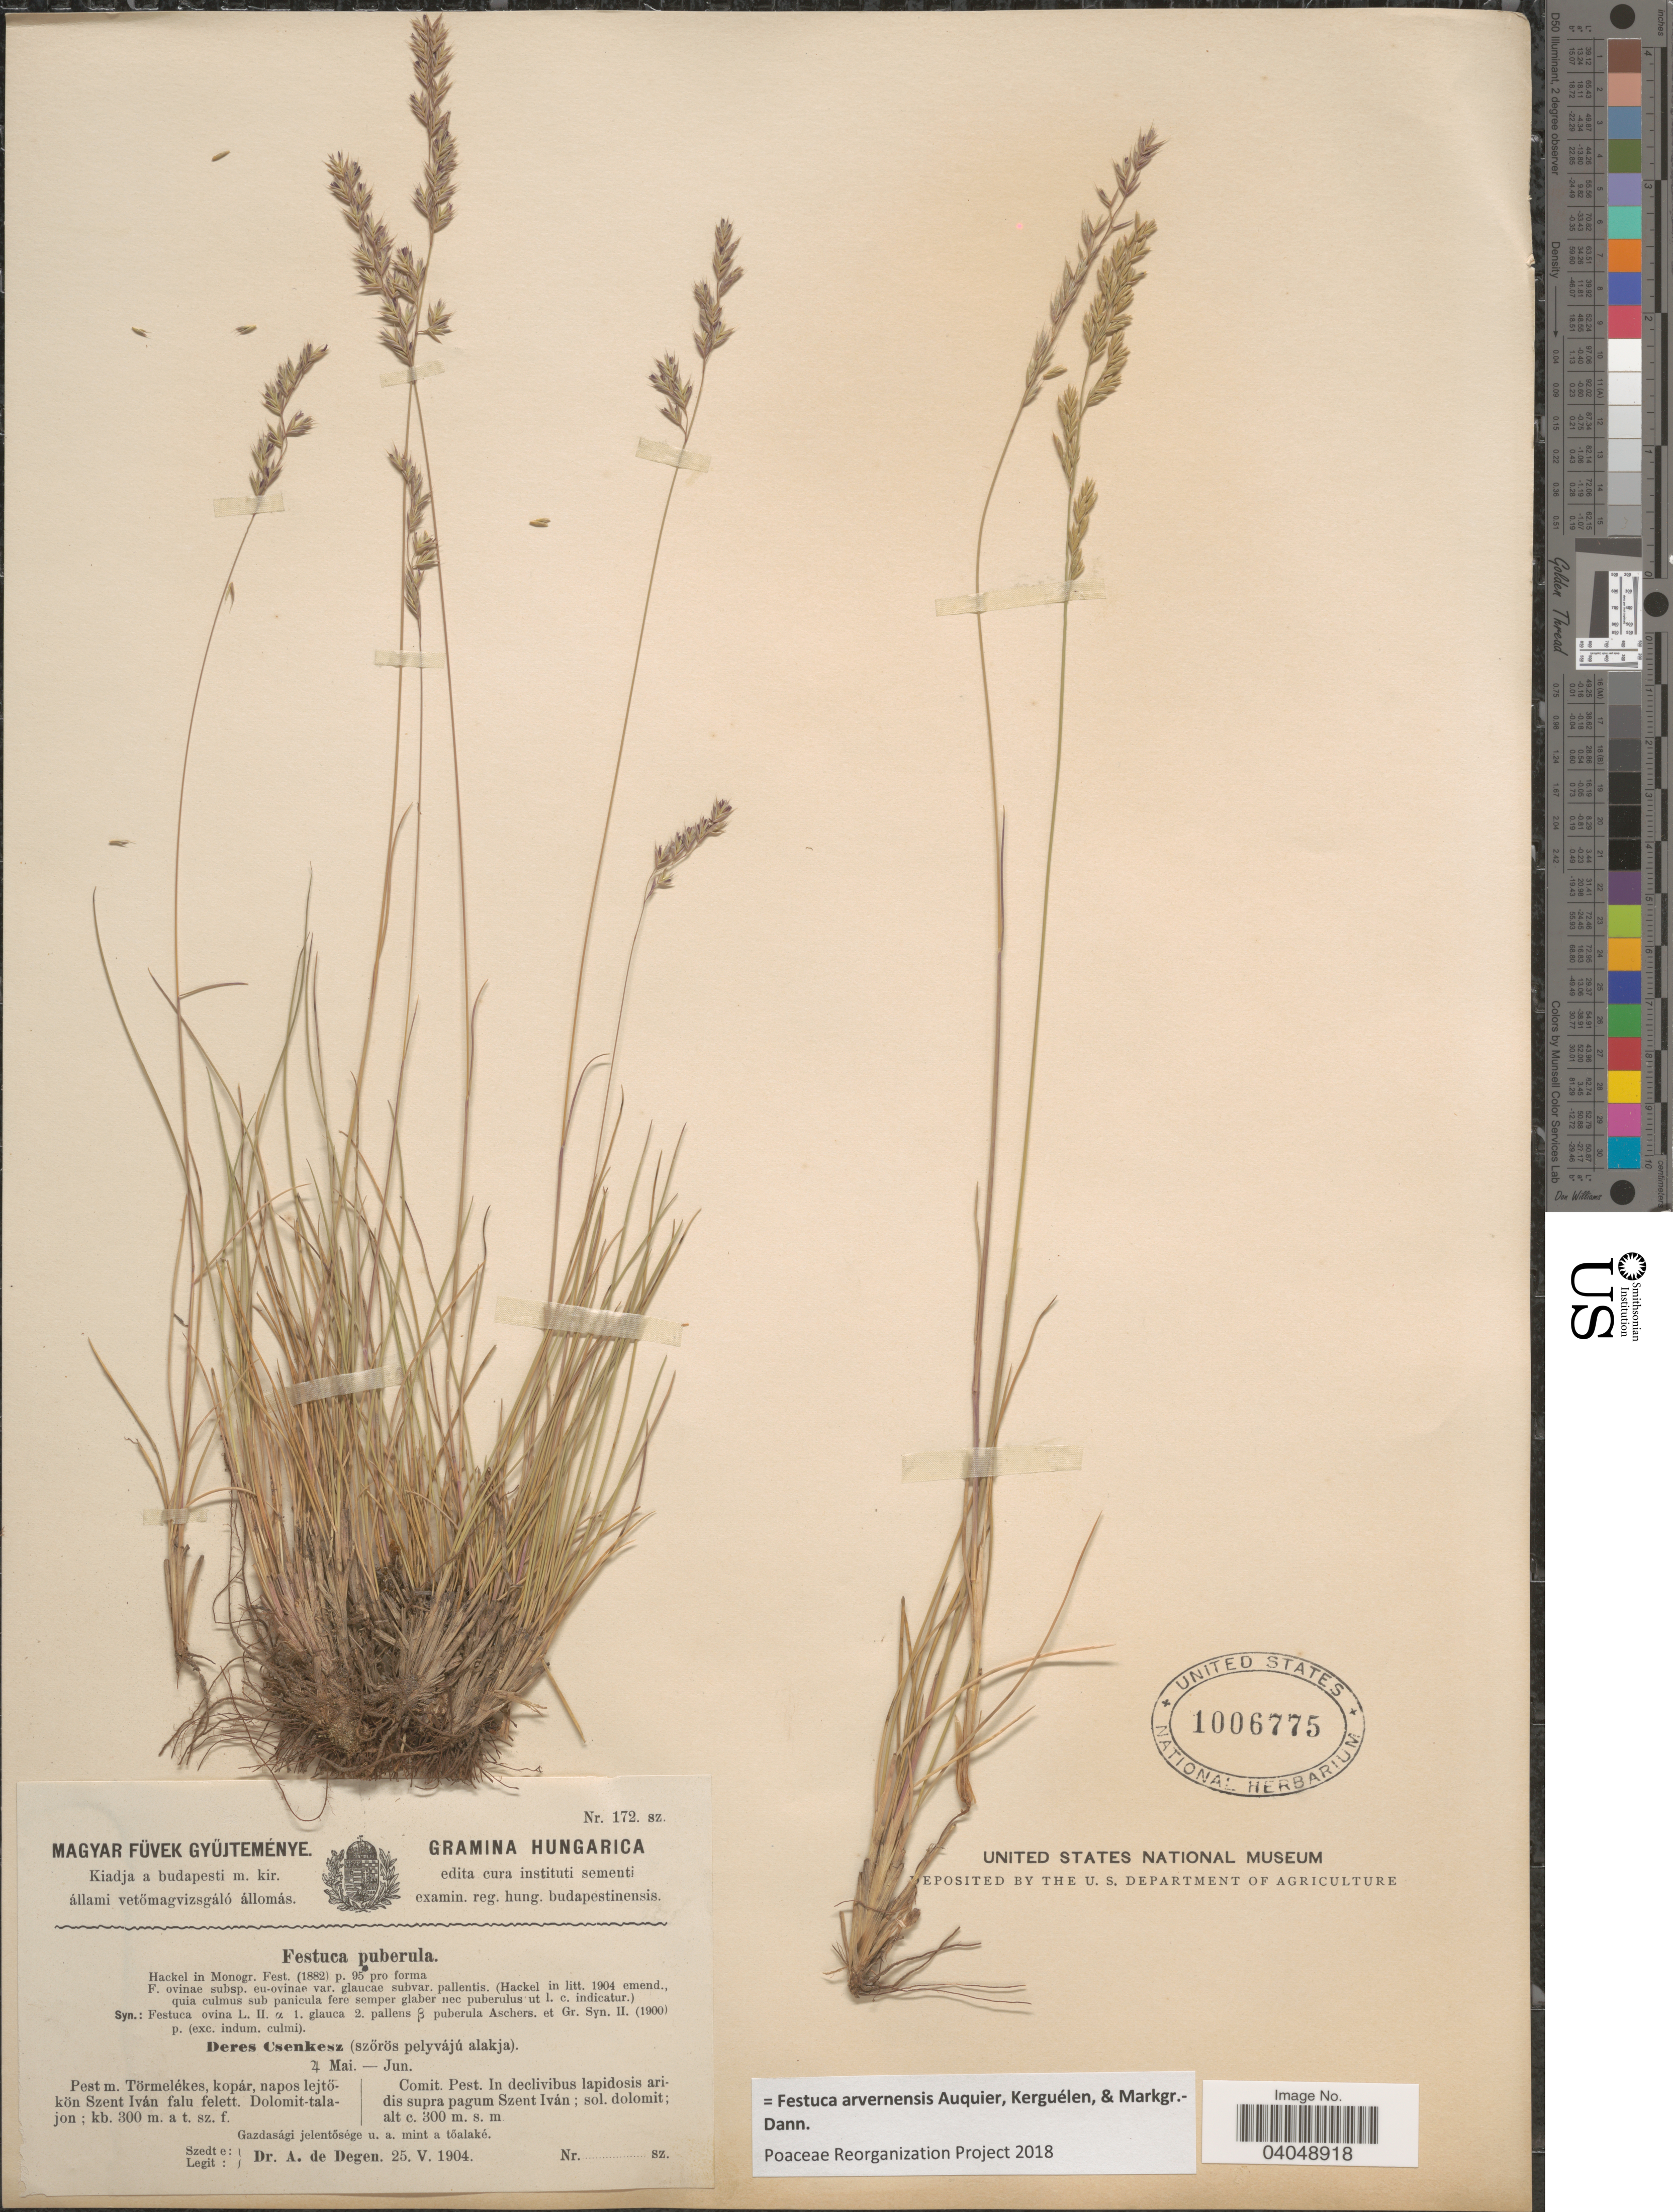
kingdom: Plantae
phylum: Tracheophyta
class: Liliopsida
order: Poales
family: Poaceae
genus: Festuca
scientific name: Festuca arvernensis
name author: Auquier et al.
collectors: A. Degen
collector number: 172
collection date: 1904-05-25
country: Hungary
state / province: Pest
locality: Hungarica. Comit. Pest. In declivibus lapidosis aridis supra pagum Szent Iván.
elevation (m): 300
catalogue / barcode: US 1006775